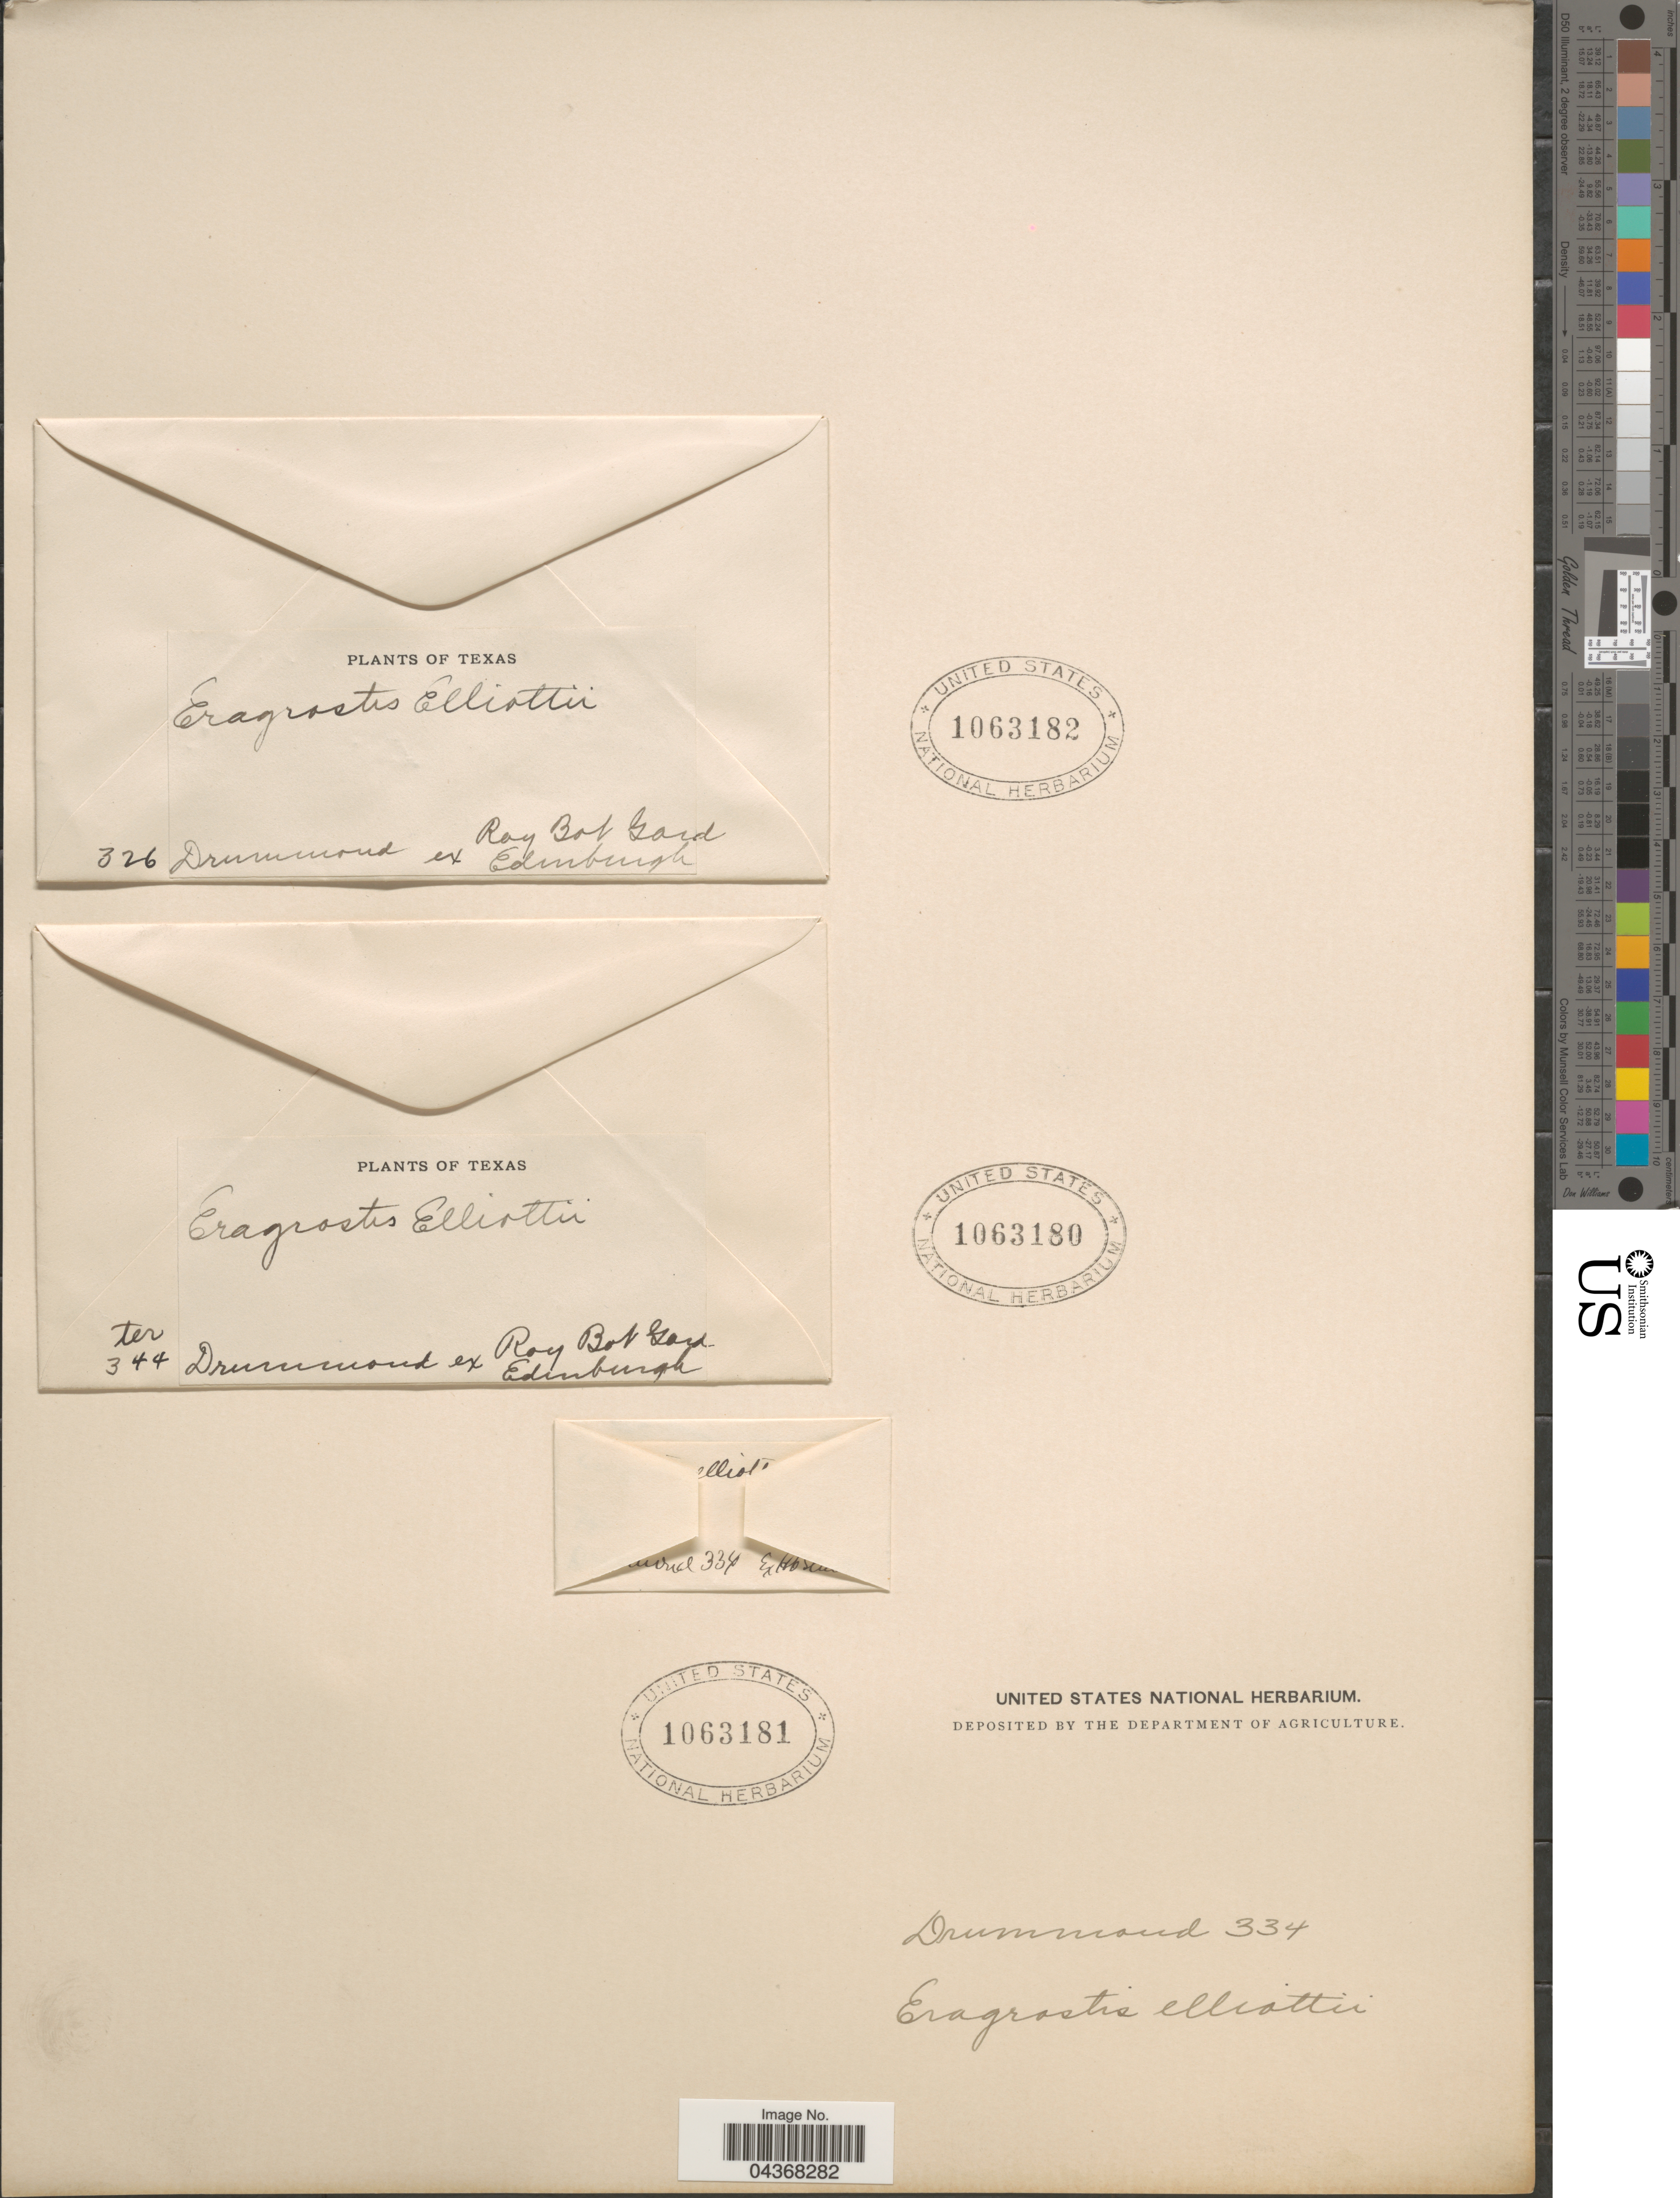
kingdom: Plantae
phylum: Tracheophyta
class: Liliopsida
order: Poales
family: Poaceae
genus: Eragrostis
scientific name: Eragrostis elliottii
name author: S. Watson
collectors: -. Drummond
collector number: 334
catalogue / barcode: US 1063181-3